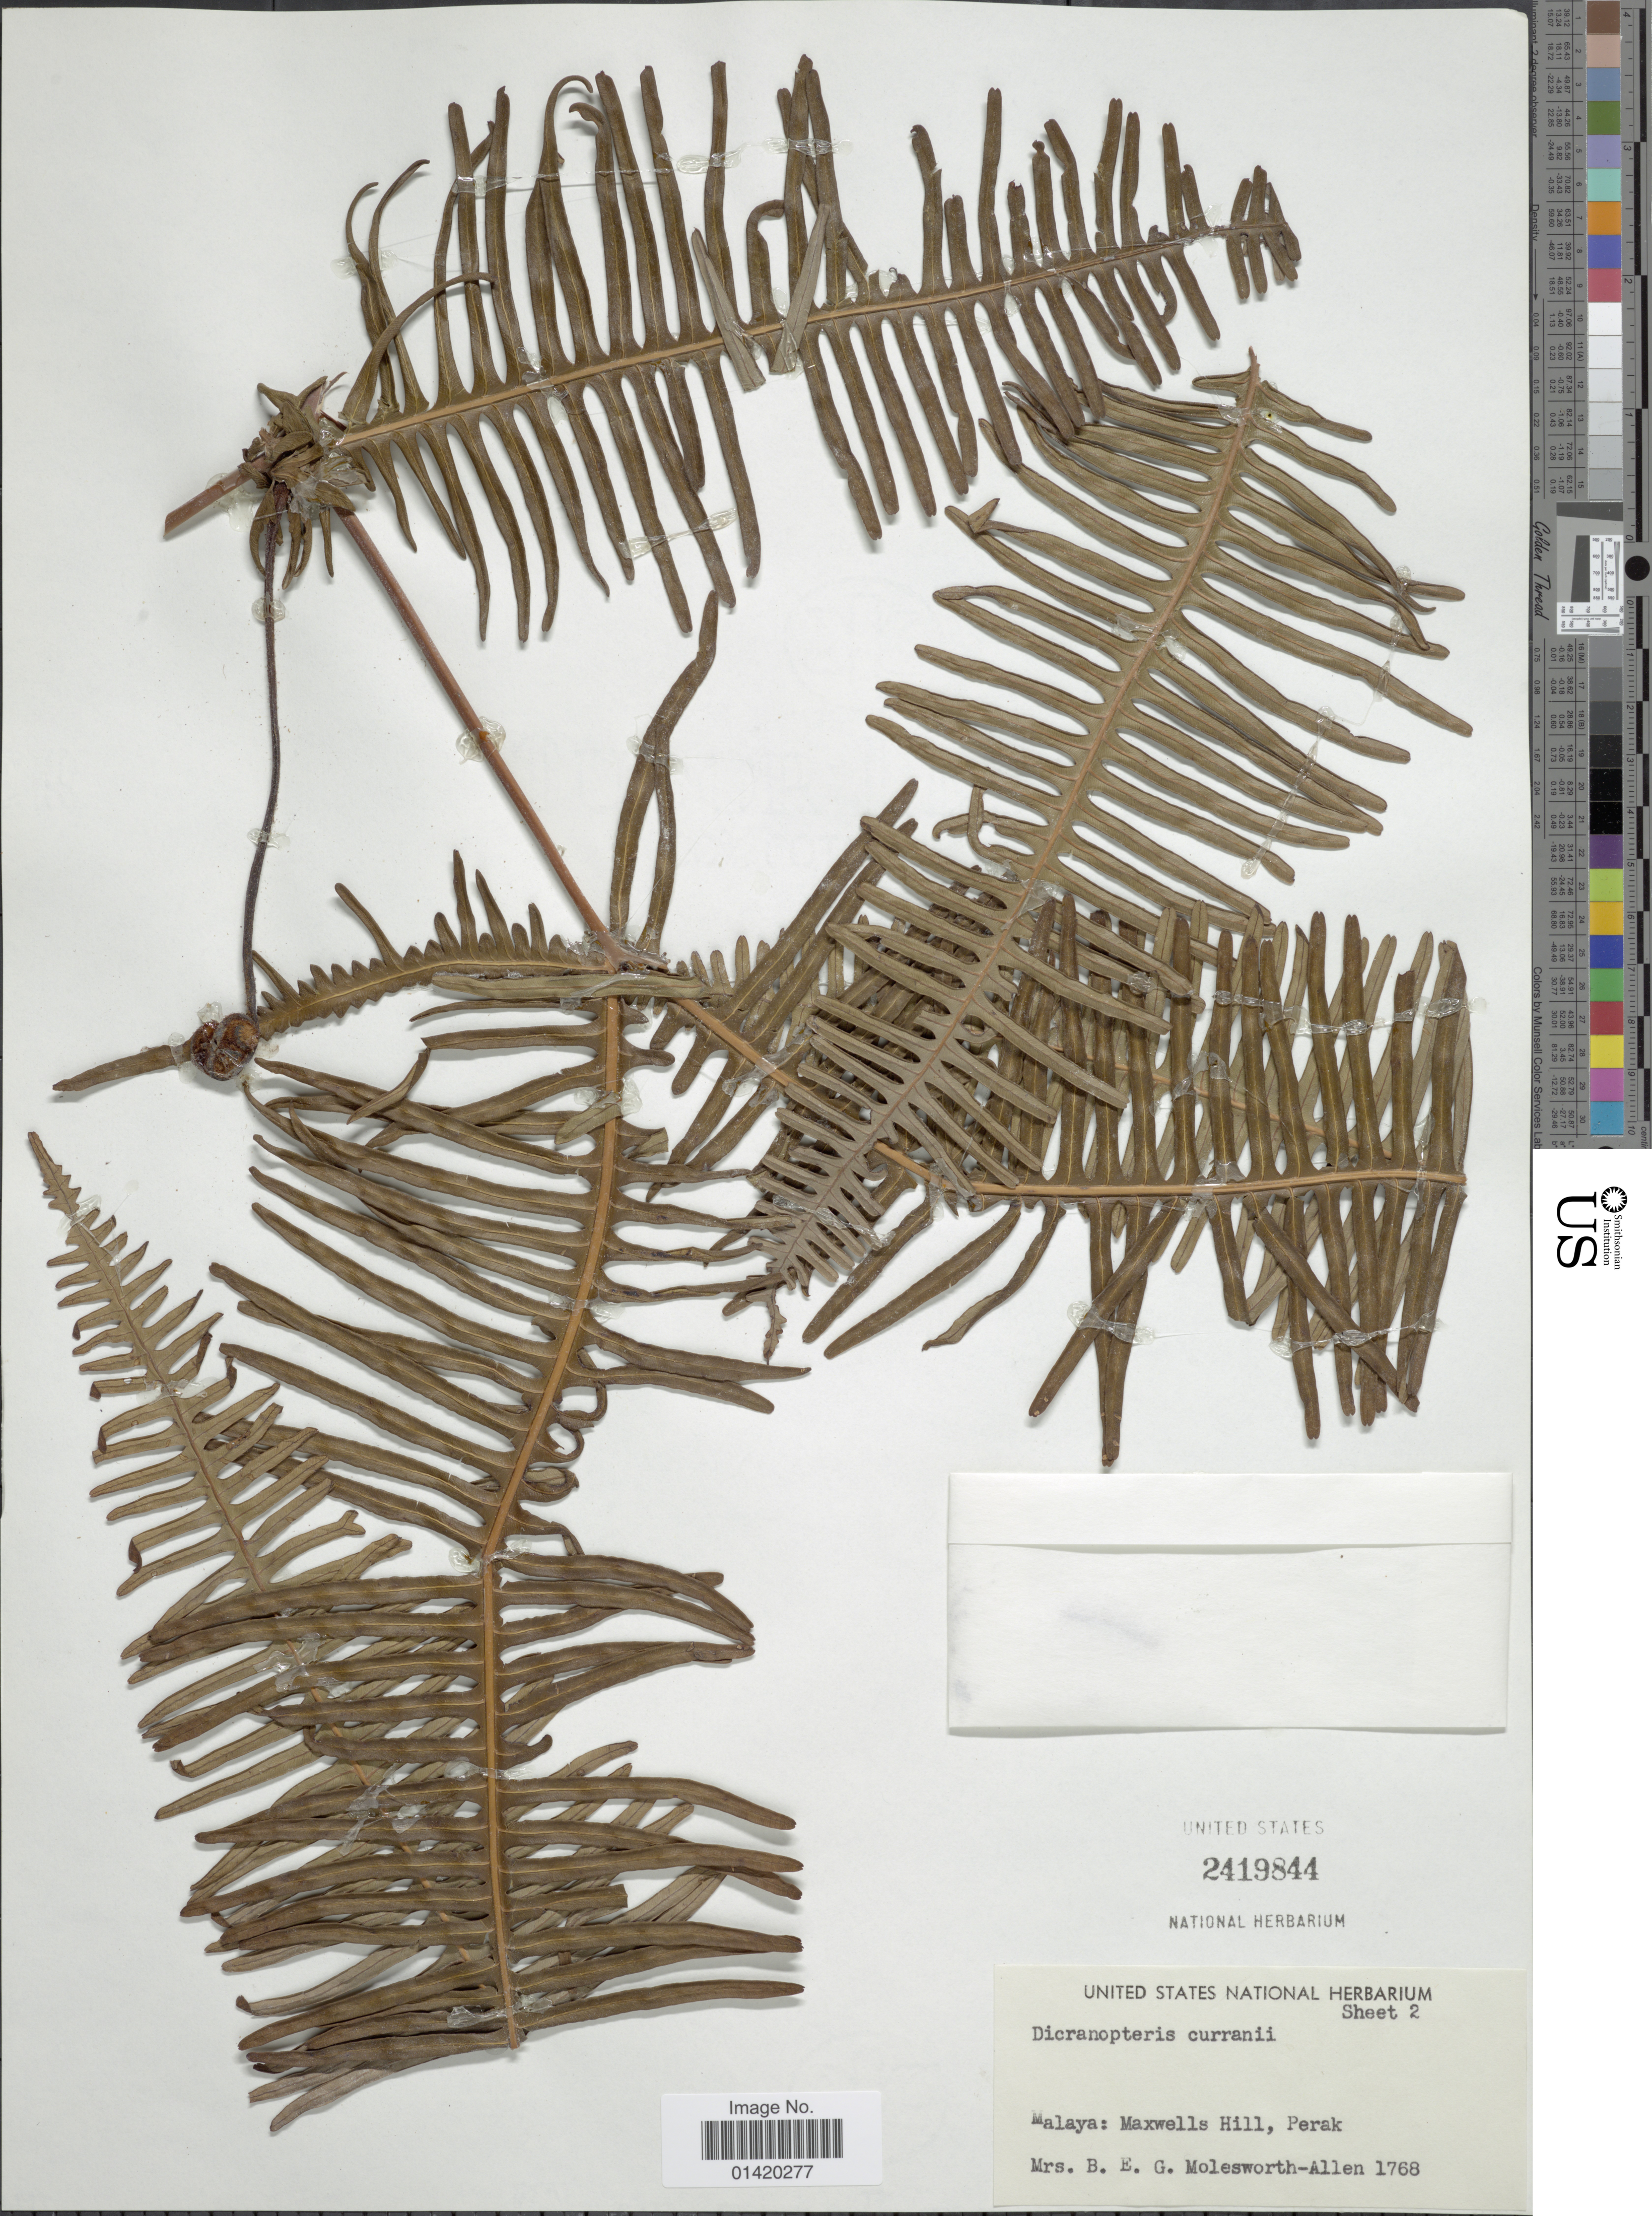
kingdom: Plantae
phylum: Tracheophyta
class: Polypodiopsida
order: Gleicheniales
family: Gleicheniaceae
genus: Dicranopteris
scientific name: Dicranopteris curranii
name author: Copel.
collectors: Mrs. B. E. G. Molesworth-Allen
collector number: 1768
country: Malaysia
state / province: Perak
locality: Malaya: Maxwells Hill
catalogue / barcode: US 2419844